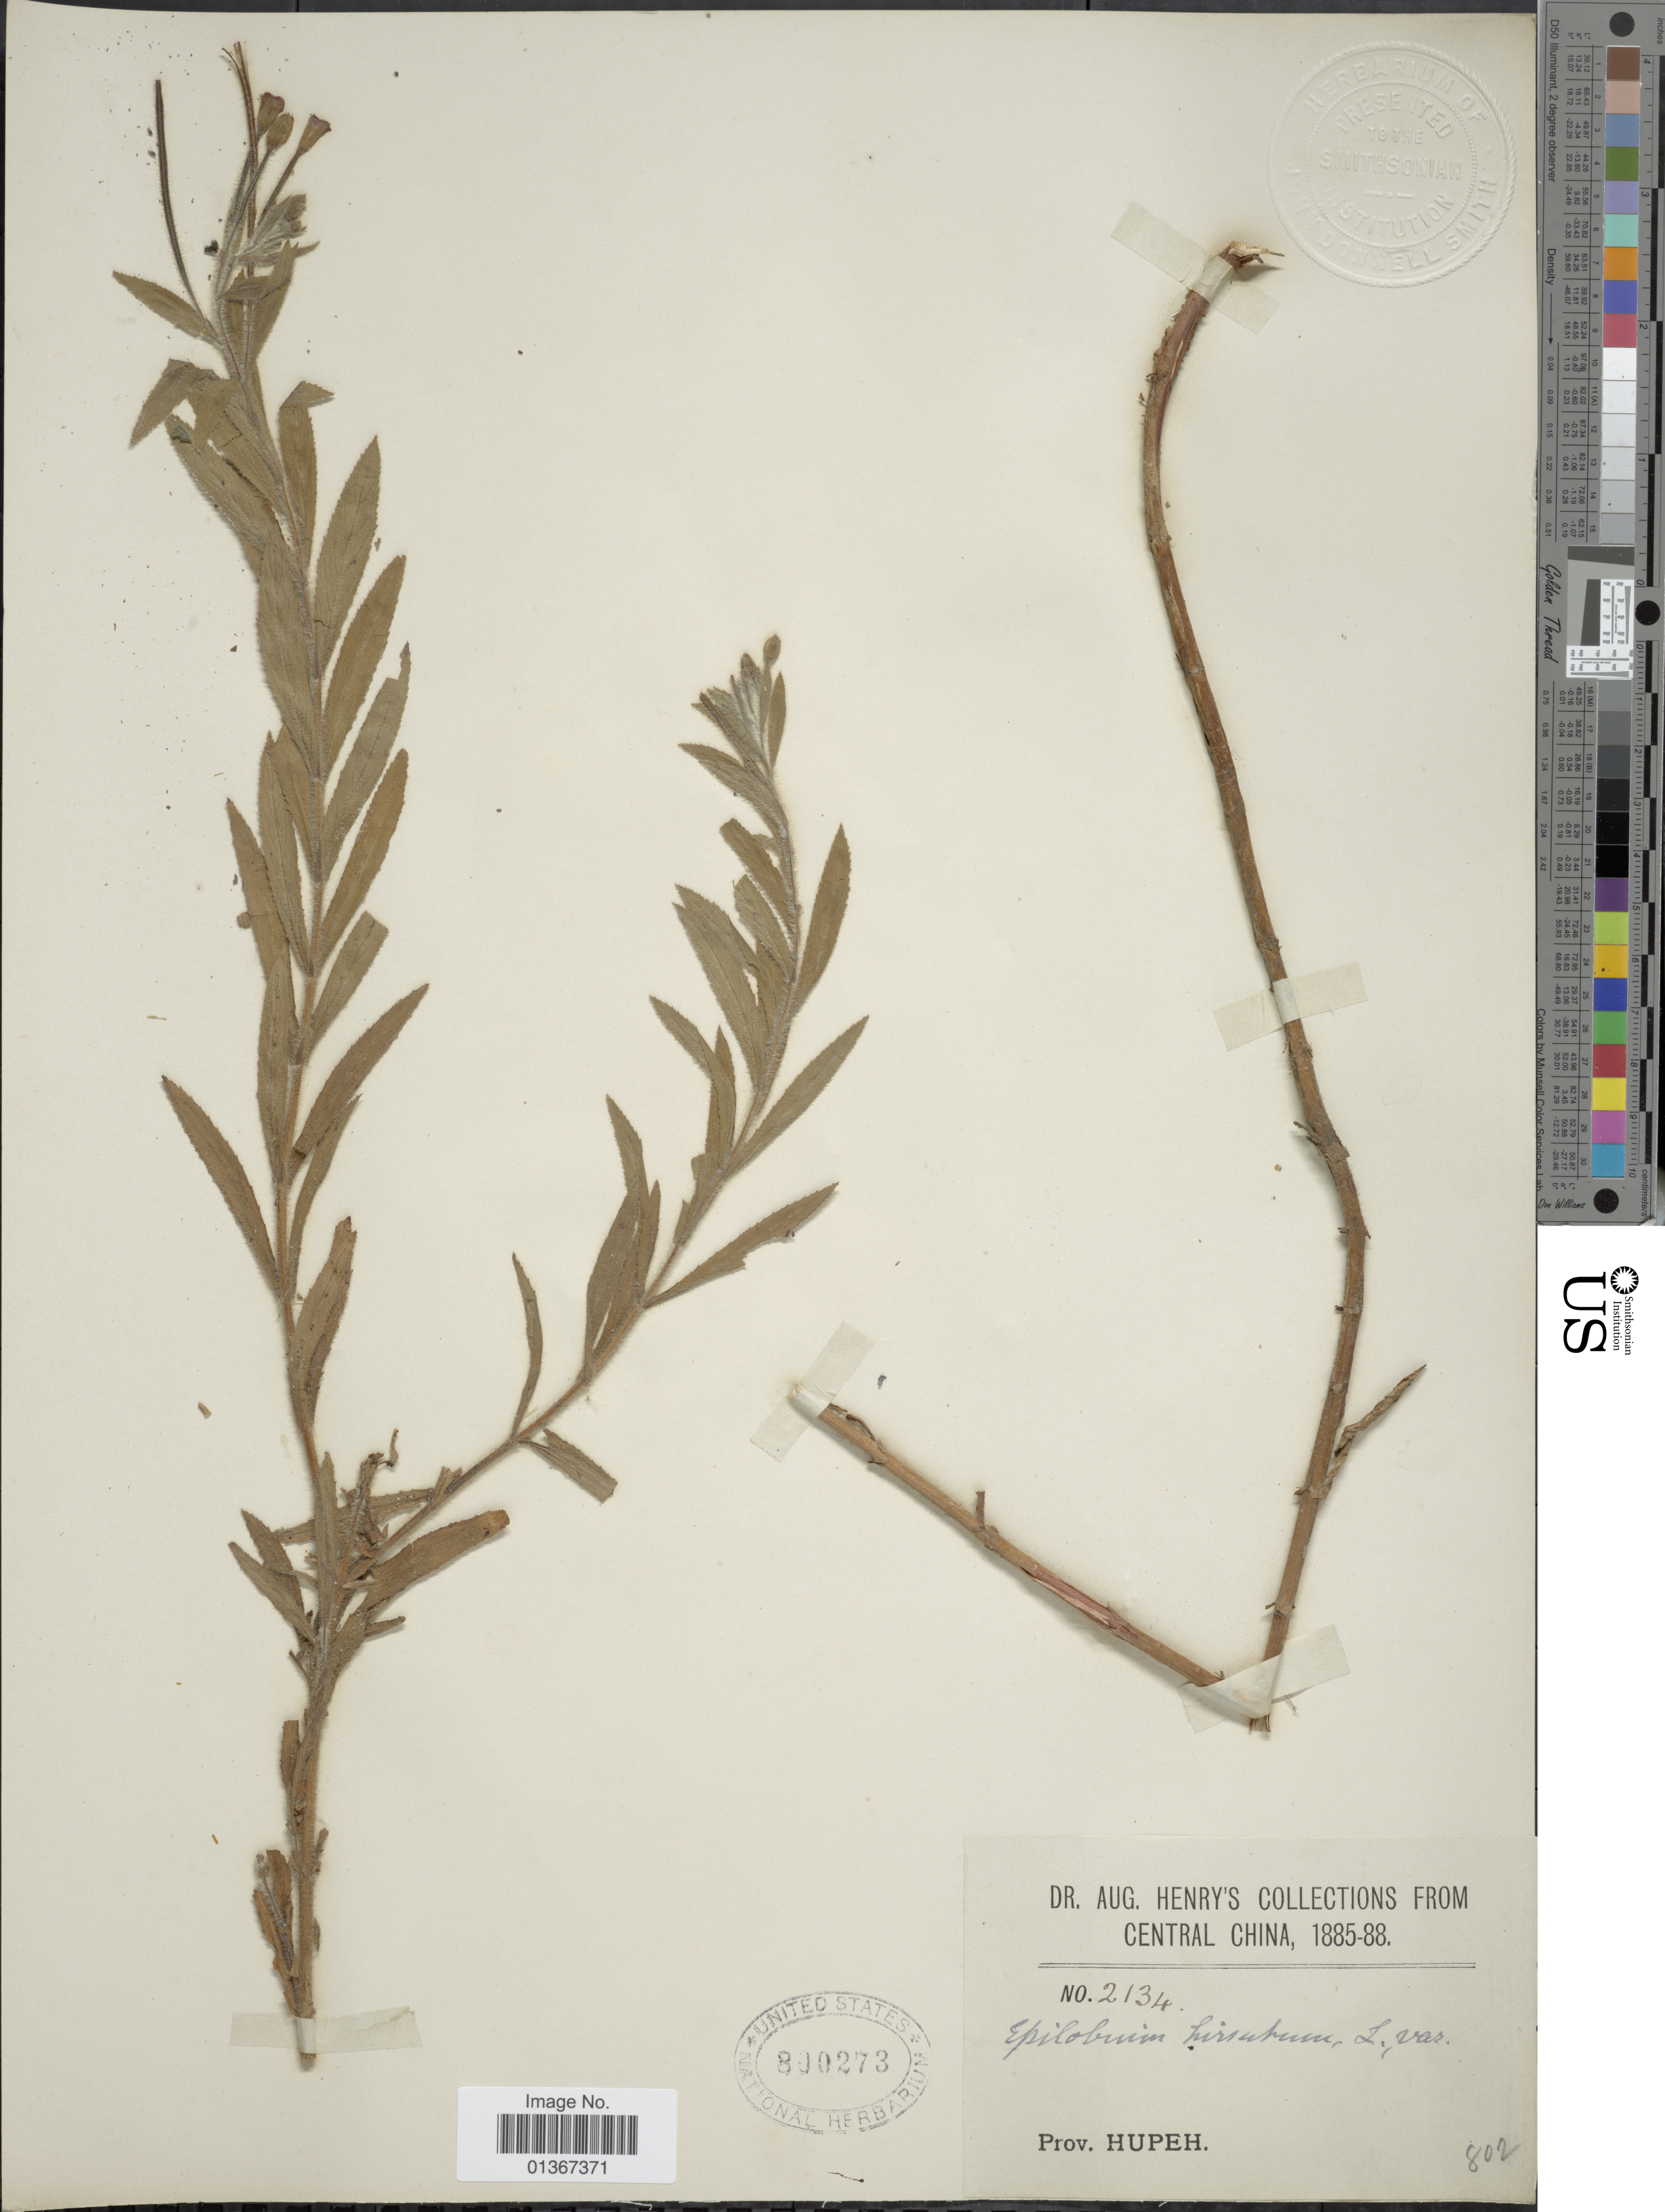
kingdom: Plantae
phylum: Tracheophyta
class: Magnoliopsida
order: Myrtales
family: Onagraceae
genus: Epilobium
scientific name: Epilobium hirsutum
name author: L.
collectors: A. Henry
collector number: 2134/802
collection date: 1885/1888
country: China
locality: Central China. Prov. Hupeh.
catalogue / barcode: US 800273